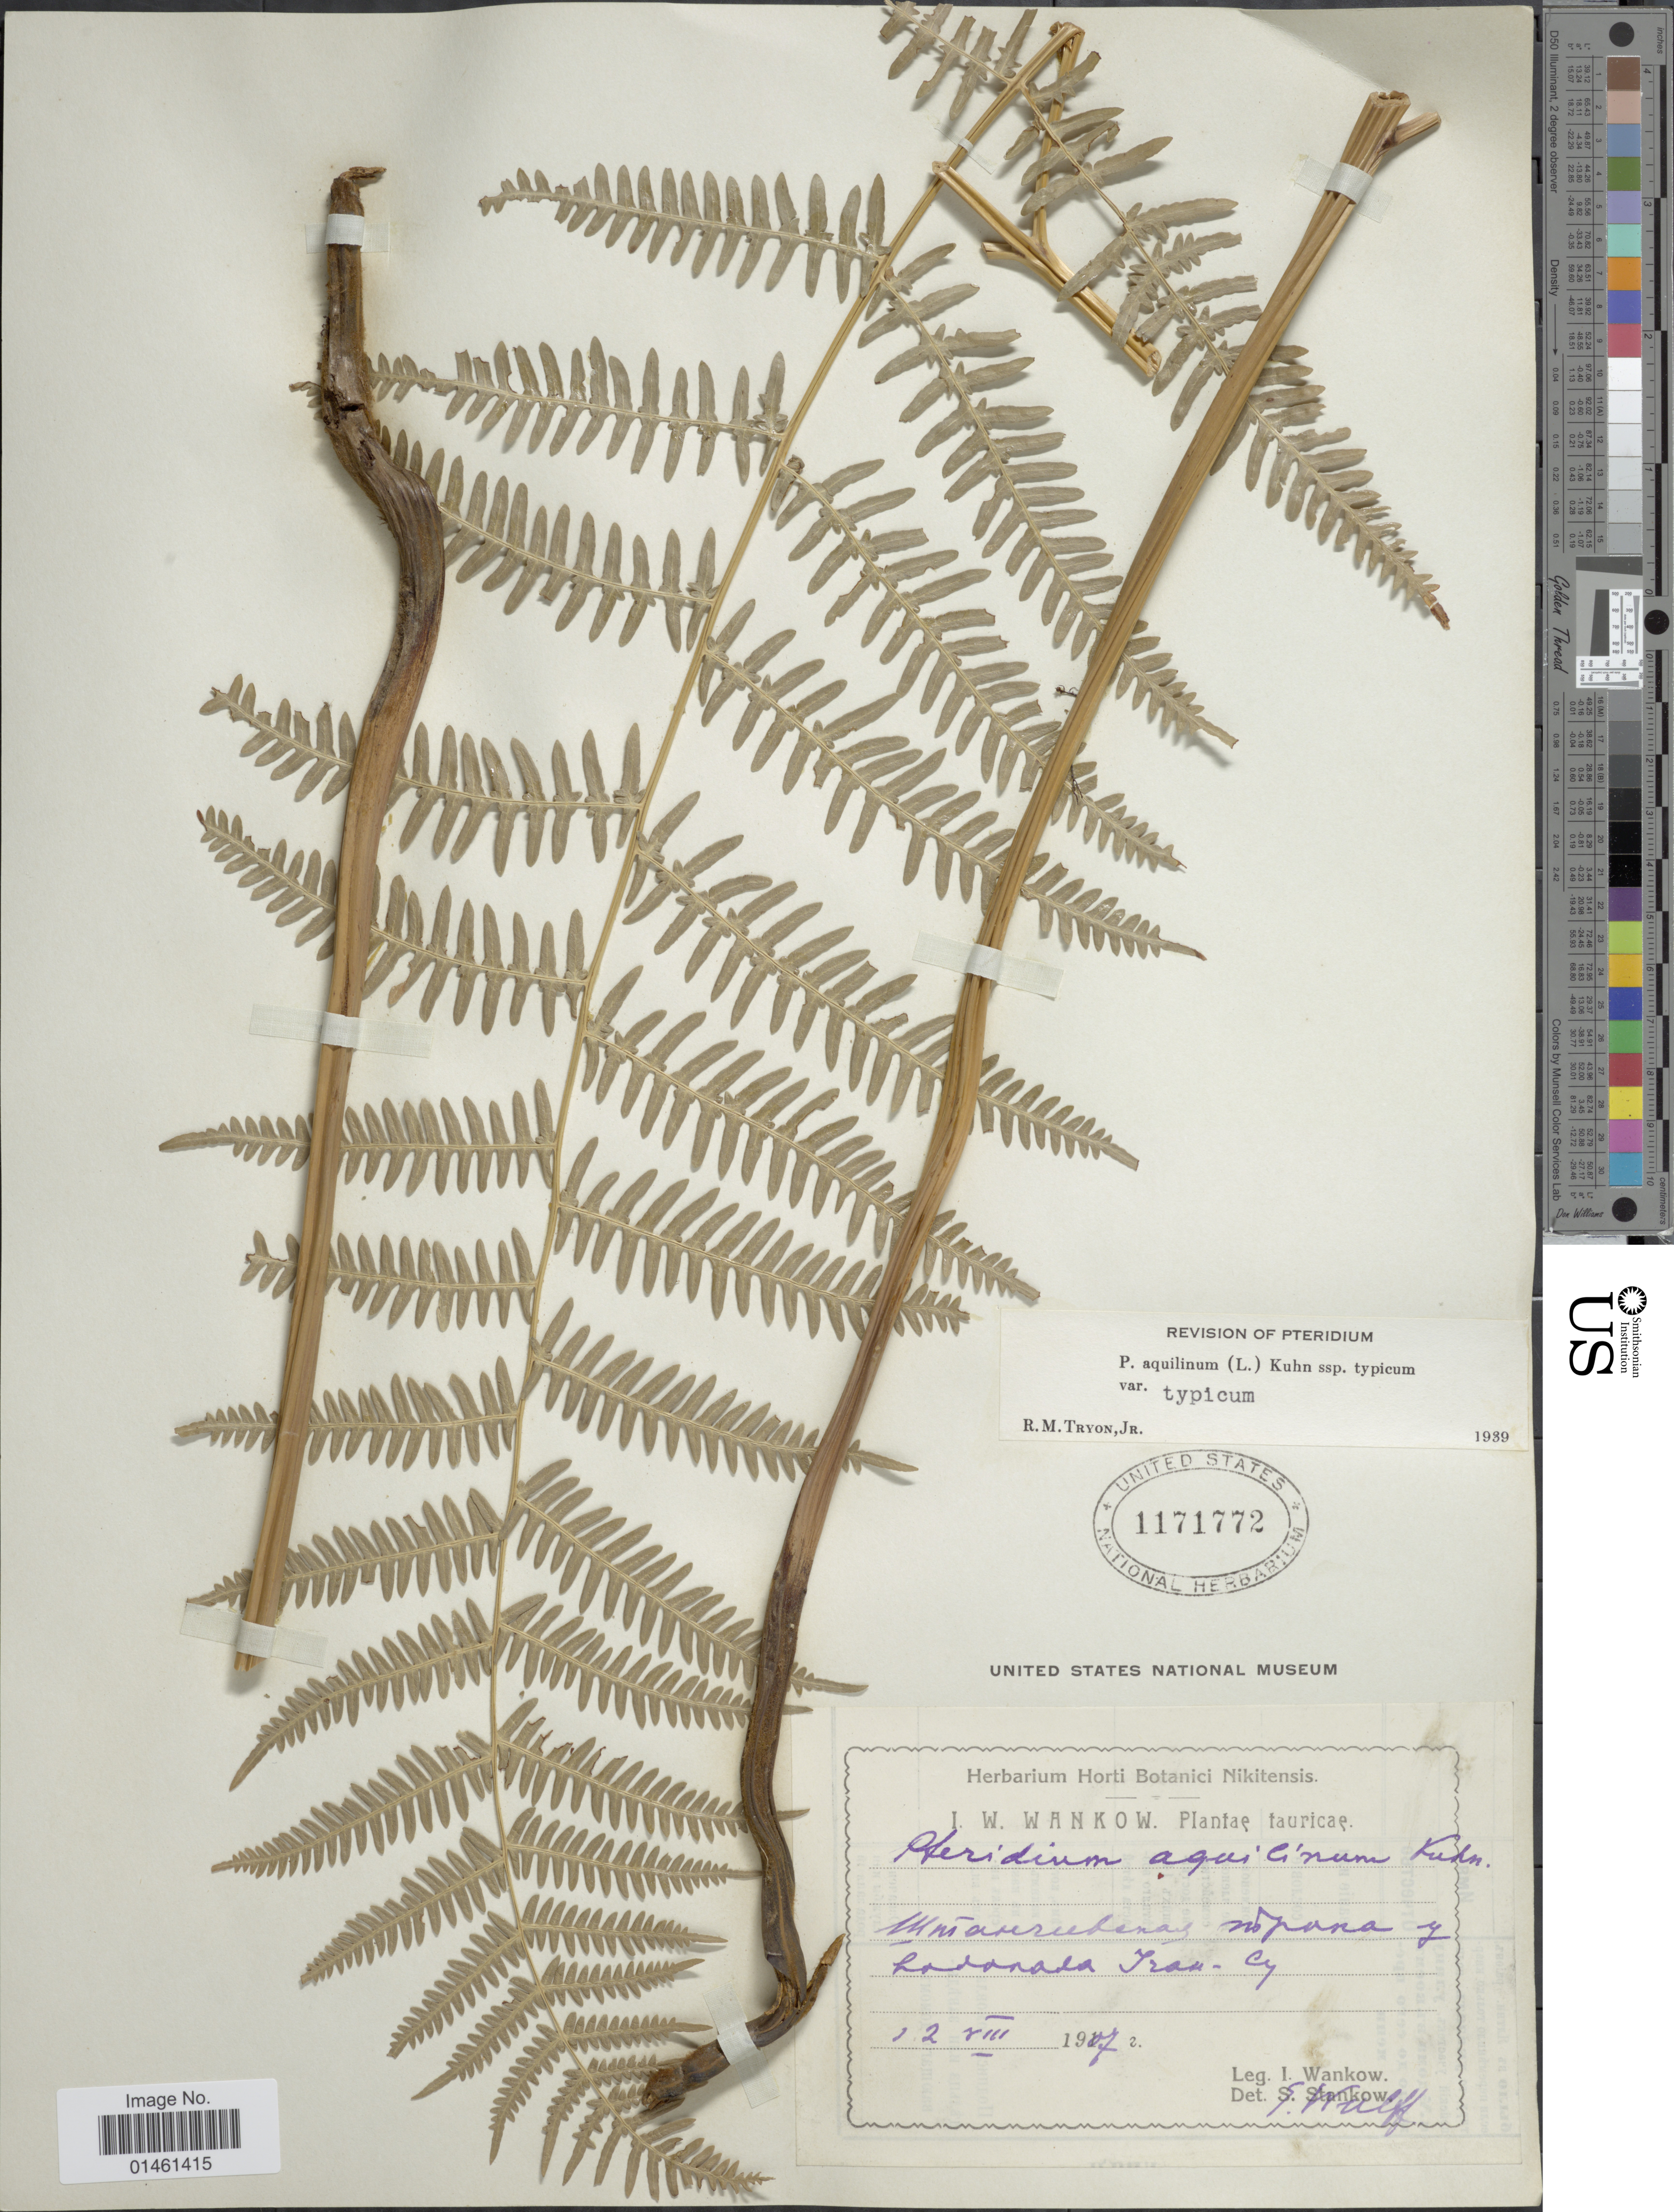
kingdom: Plantae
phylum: Tracheophyta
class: Polypodiopsida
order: Polypodiales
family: Dennstaedtiaceae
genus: Pteridium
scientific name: Pteridium aquilinum var. typicum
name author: R.M. Tryon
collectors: I. Wankow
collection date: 1907-07-12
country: Ukraine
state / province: Crimea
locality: Tauricae, [illegible text]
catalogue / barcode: US 1171772